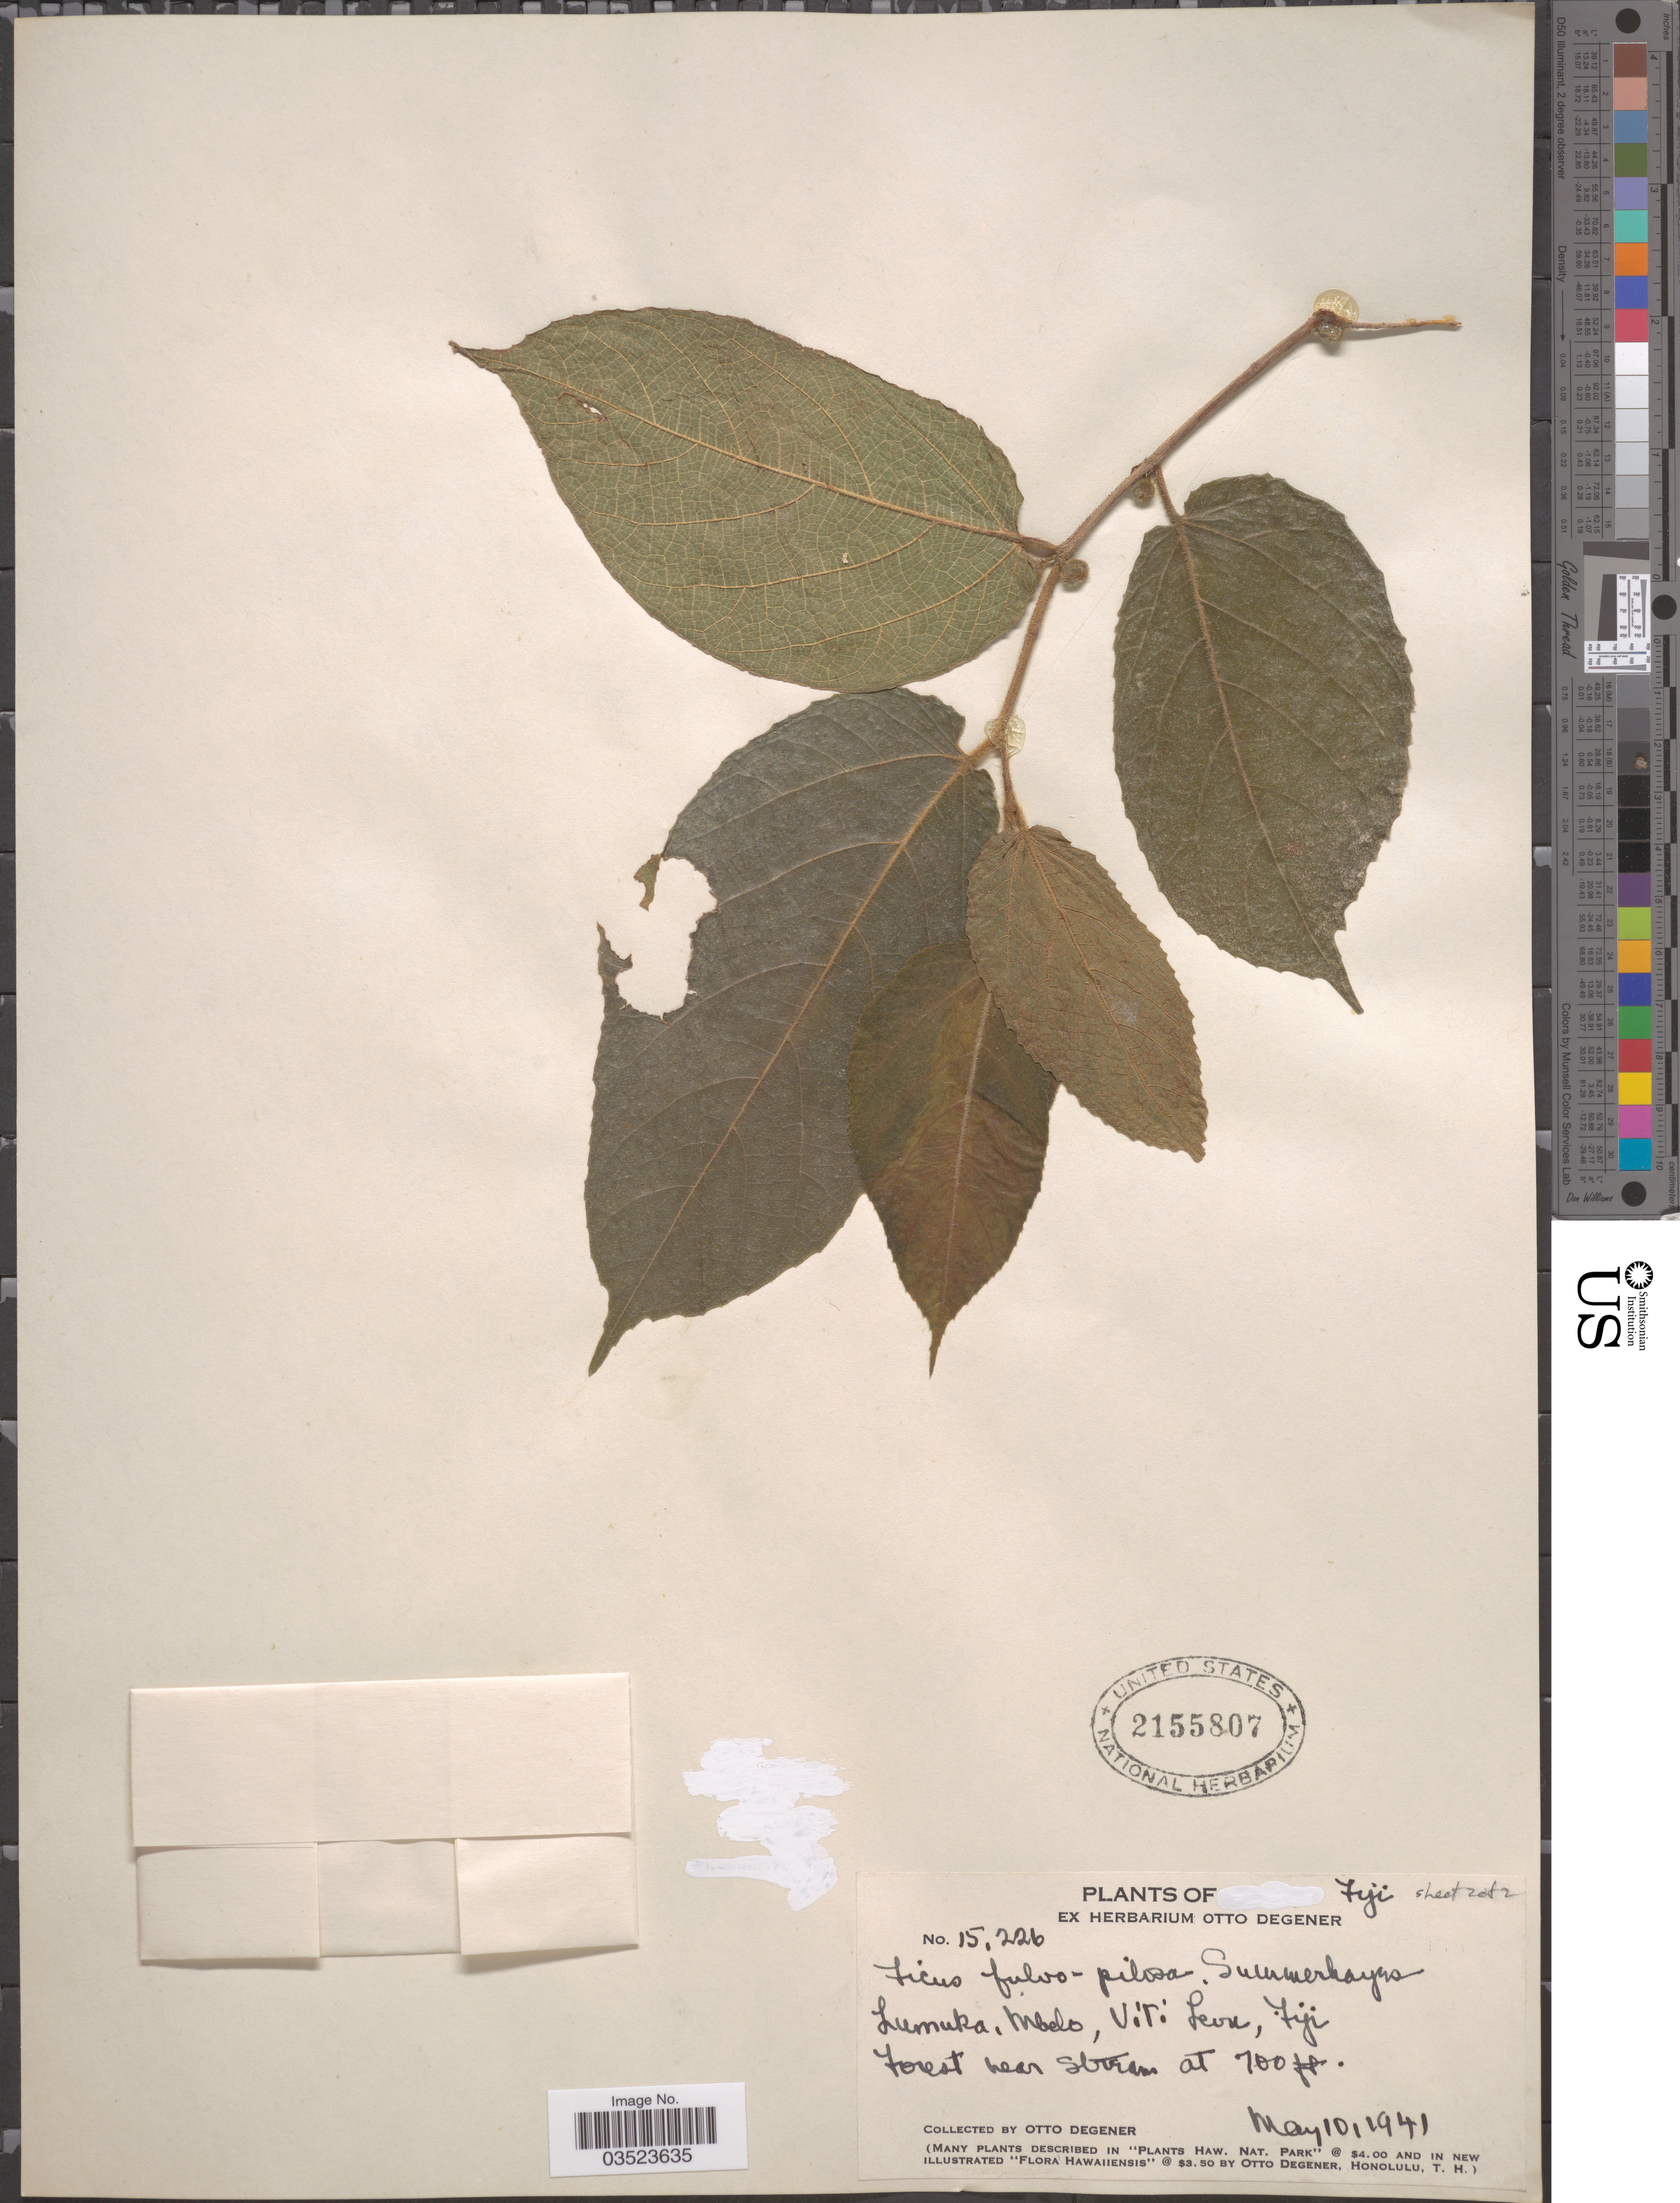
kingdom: Plantae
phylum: Tracheophyta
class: Magnoliopsida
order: Rosales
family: Moraceae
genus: Ficus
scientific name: Ficus fulvo-pilosa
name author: Summerh. in A.C. Sm.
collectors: O. Degener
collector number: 15226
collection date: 1941-05-10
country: Fiji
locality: Lumura, Mbelo, Viti Levu.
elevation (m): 213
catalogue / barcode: US 2155807